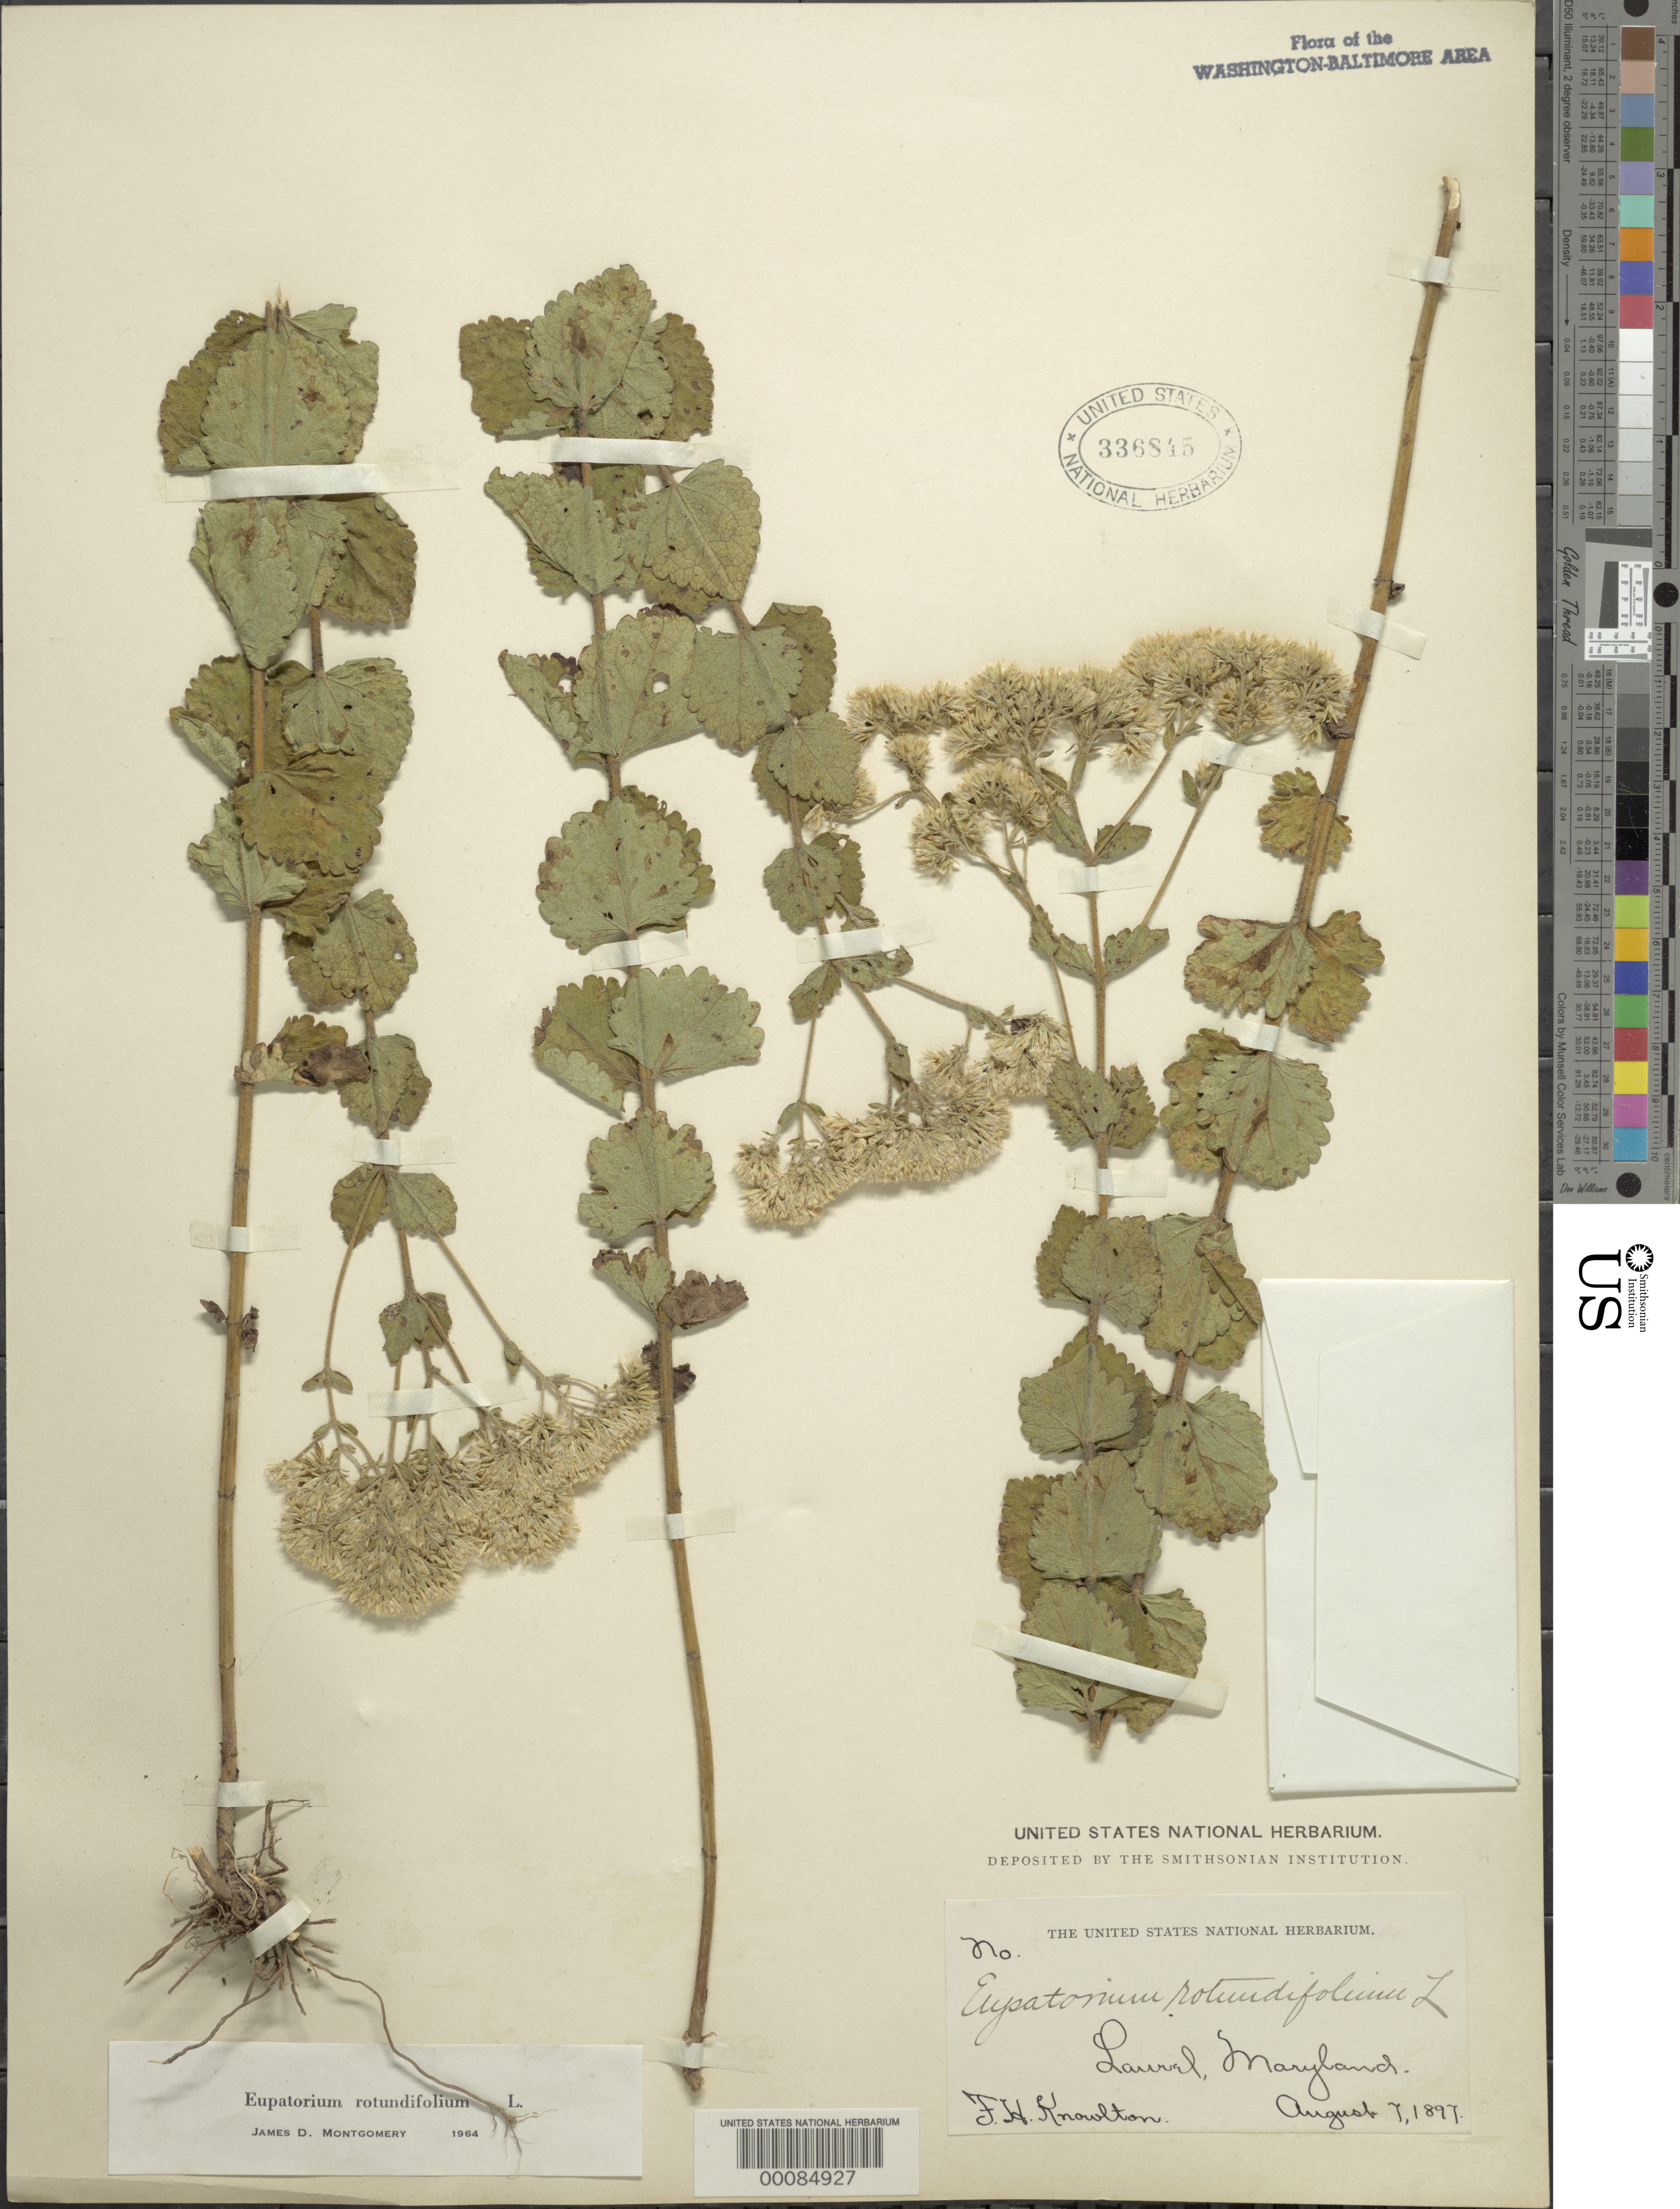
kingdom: Plantae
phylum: Tracheophyta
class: Magnoliopsida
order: Asterales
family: Asteraceae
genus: Eupatorium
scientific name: Eupatorium rotundifolium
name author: L.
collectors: F. H. Knowlton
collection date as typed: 07 Aug 1897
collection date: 1897-08-07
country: United States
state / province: Maryland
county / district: Prince George's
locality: Laurel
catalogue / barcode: US 336845